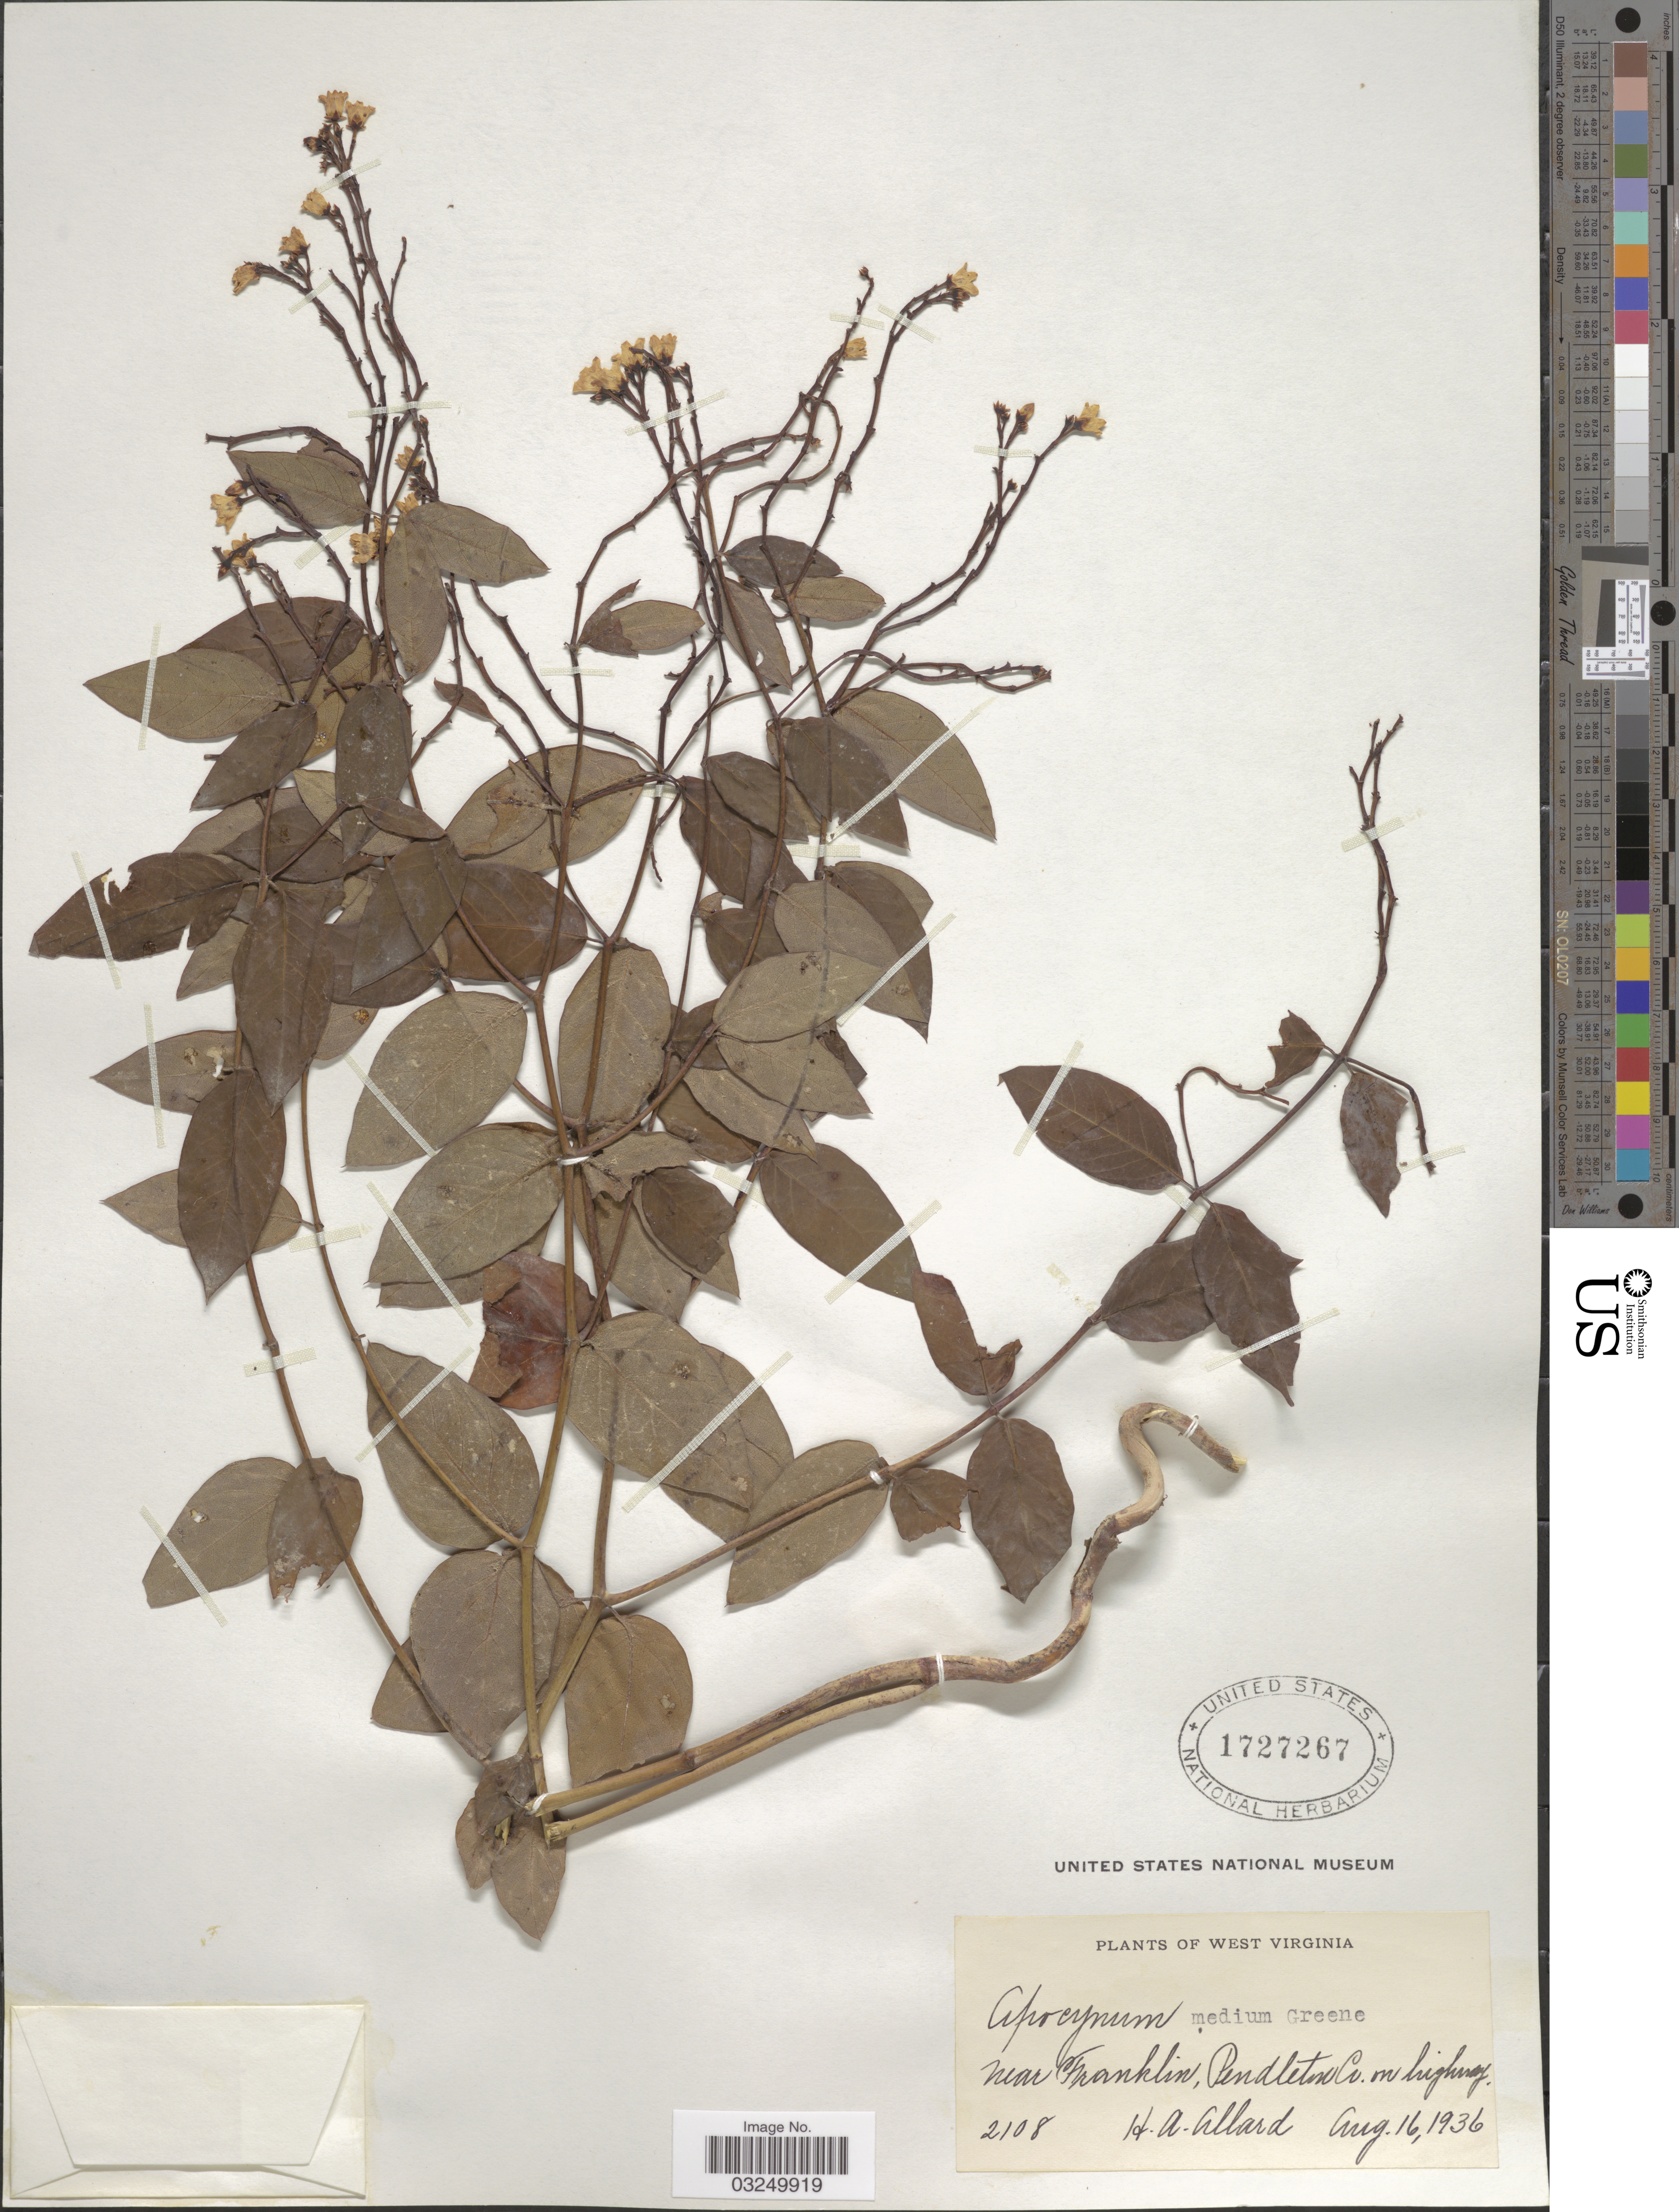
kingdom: Plantae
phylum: Tracheophyta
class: Magnoliopsida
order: Gentianales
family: Apocynaceae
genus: Apocynum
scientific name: Apocynum medium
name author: Greene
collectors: H. A. Allard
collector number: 2108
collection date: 1936-08-16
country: United States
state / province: West Virginia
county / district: Pendleton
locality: Near Franklin, Pendleton Co. on highway.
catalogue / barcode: US 1727627